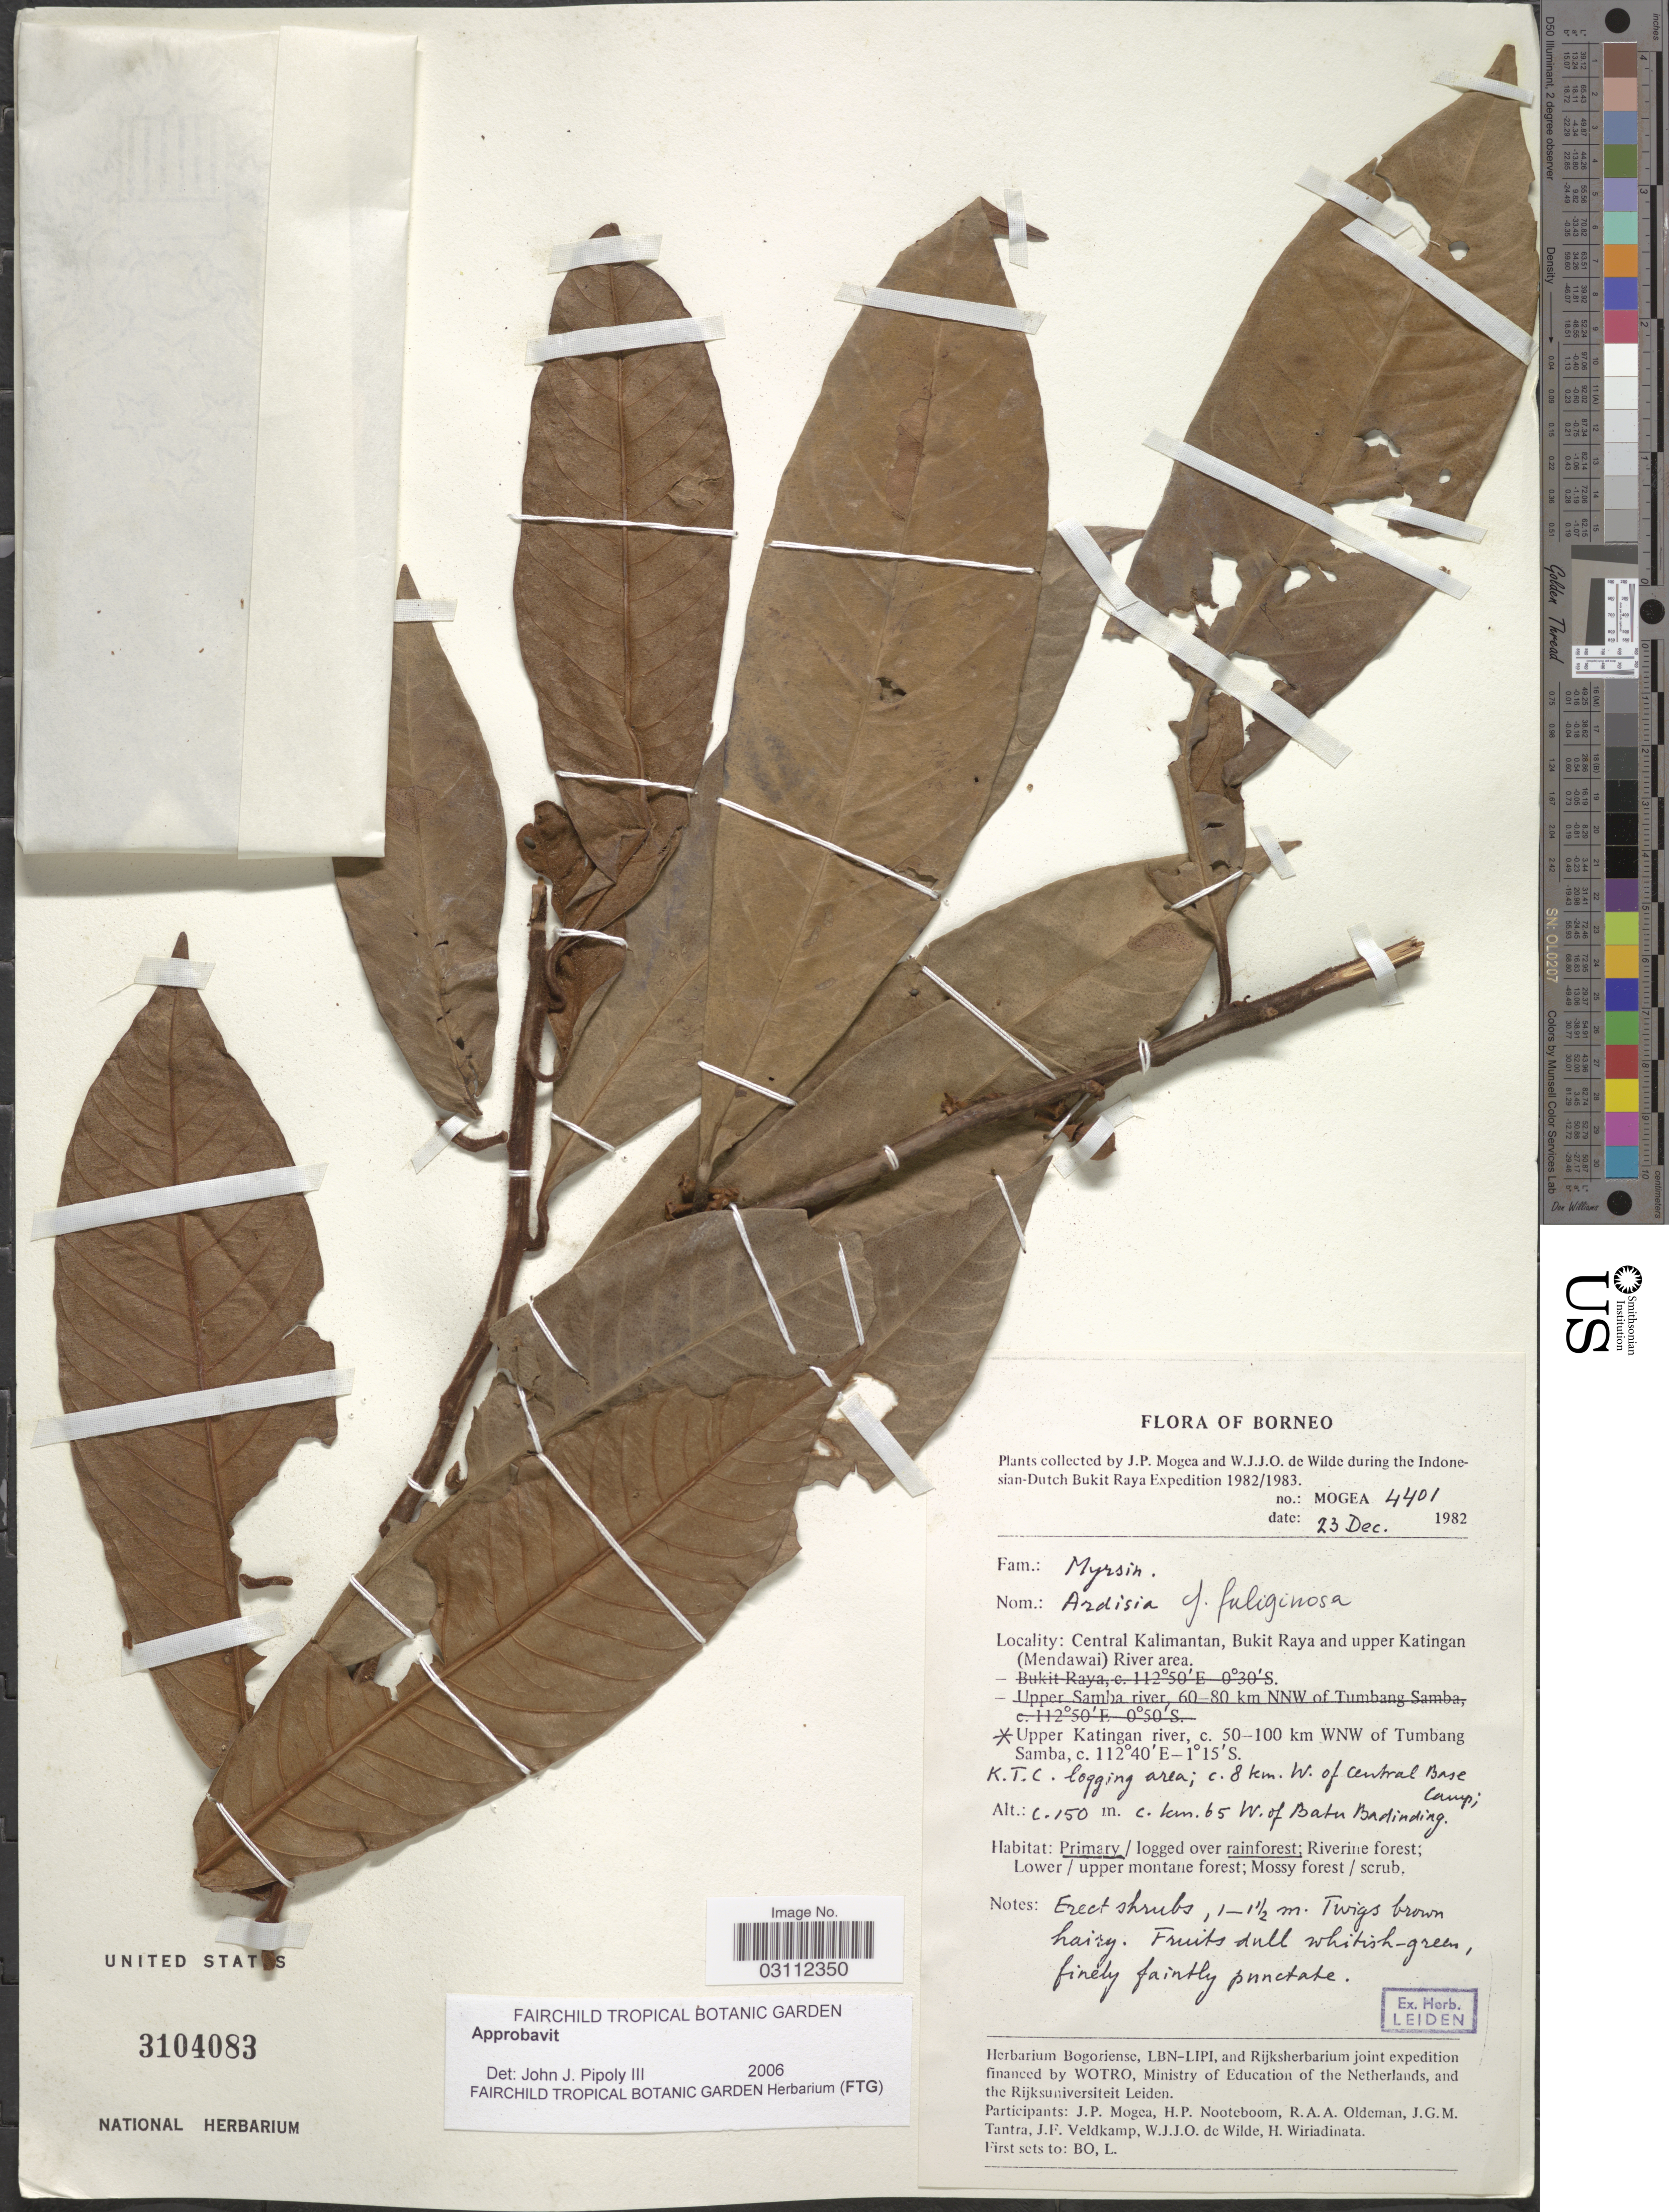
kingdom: Plantae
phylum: Tracheophyta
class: Magnoliopsida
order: Ericales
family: Primulaceae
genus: Ardisia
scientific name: Ardisia fuliginosa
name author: Blume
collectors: J. Mogea & W. J. de Wilde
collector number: MOGEA4401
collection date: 1982-12-23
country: Indonesia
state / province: Kalimantan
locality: Borneo. Central Kalimantan, Bukit Raya and upper Katingan (Mendawai) River area. Upper Katingan river, c. 50-100 km WNW of Tumbang Samba. K.T.C. logging area; c. 8 km. W. of central Base Camp. C. km. 65 W. of Batu Badinding.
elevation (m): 150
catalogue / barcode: US 3104083